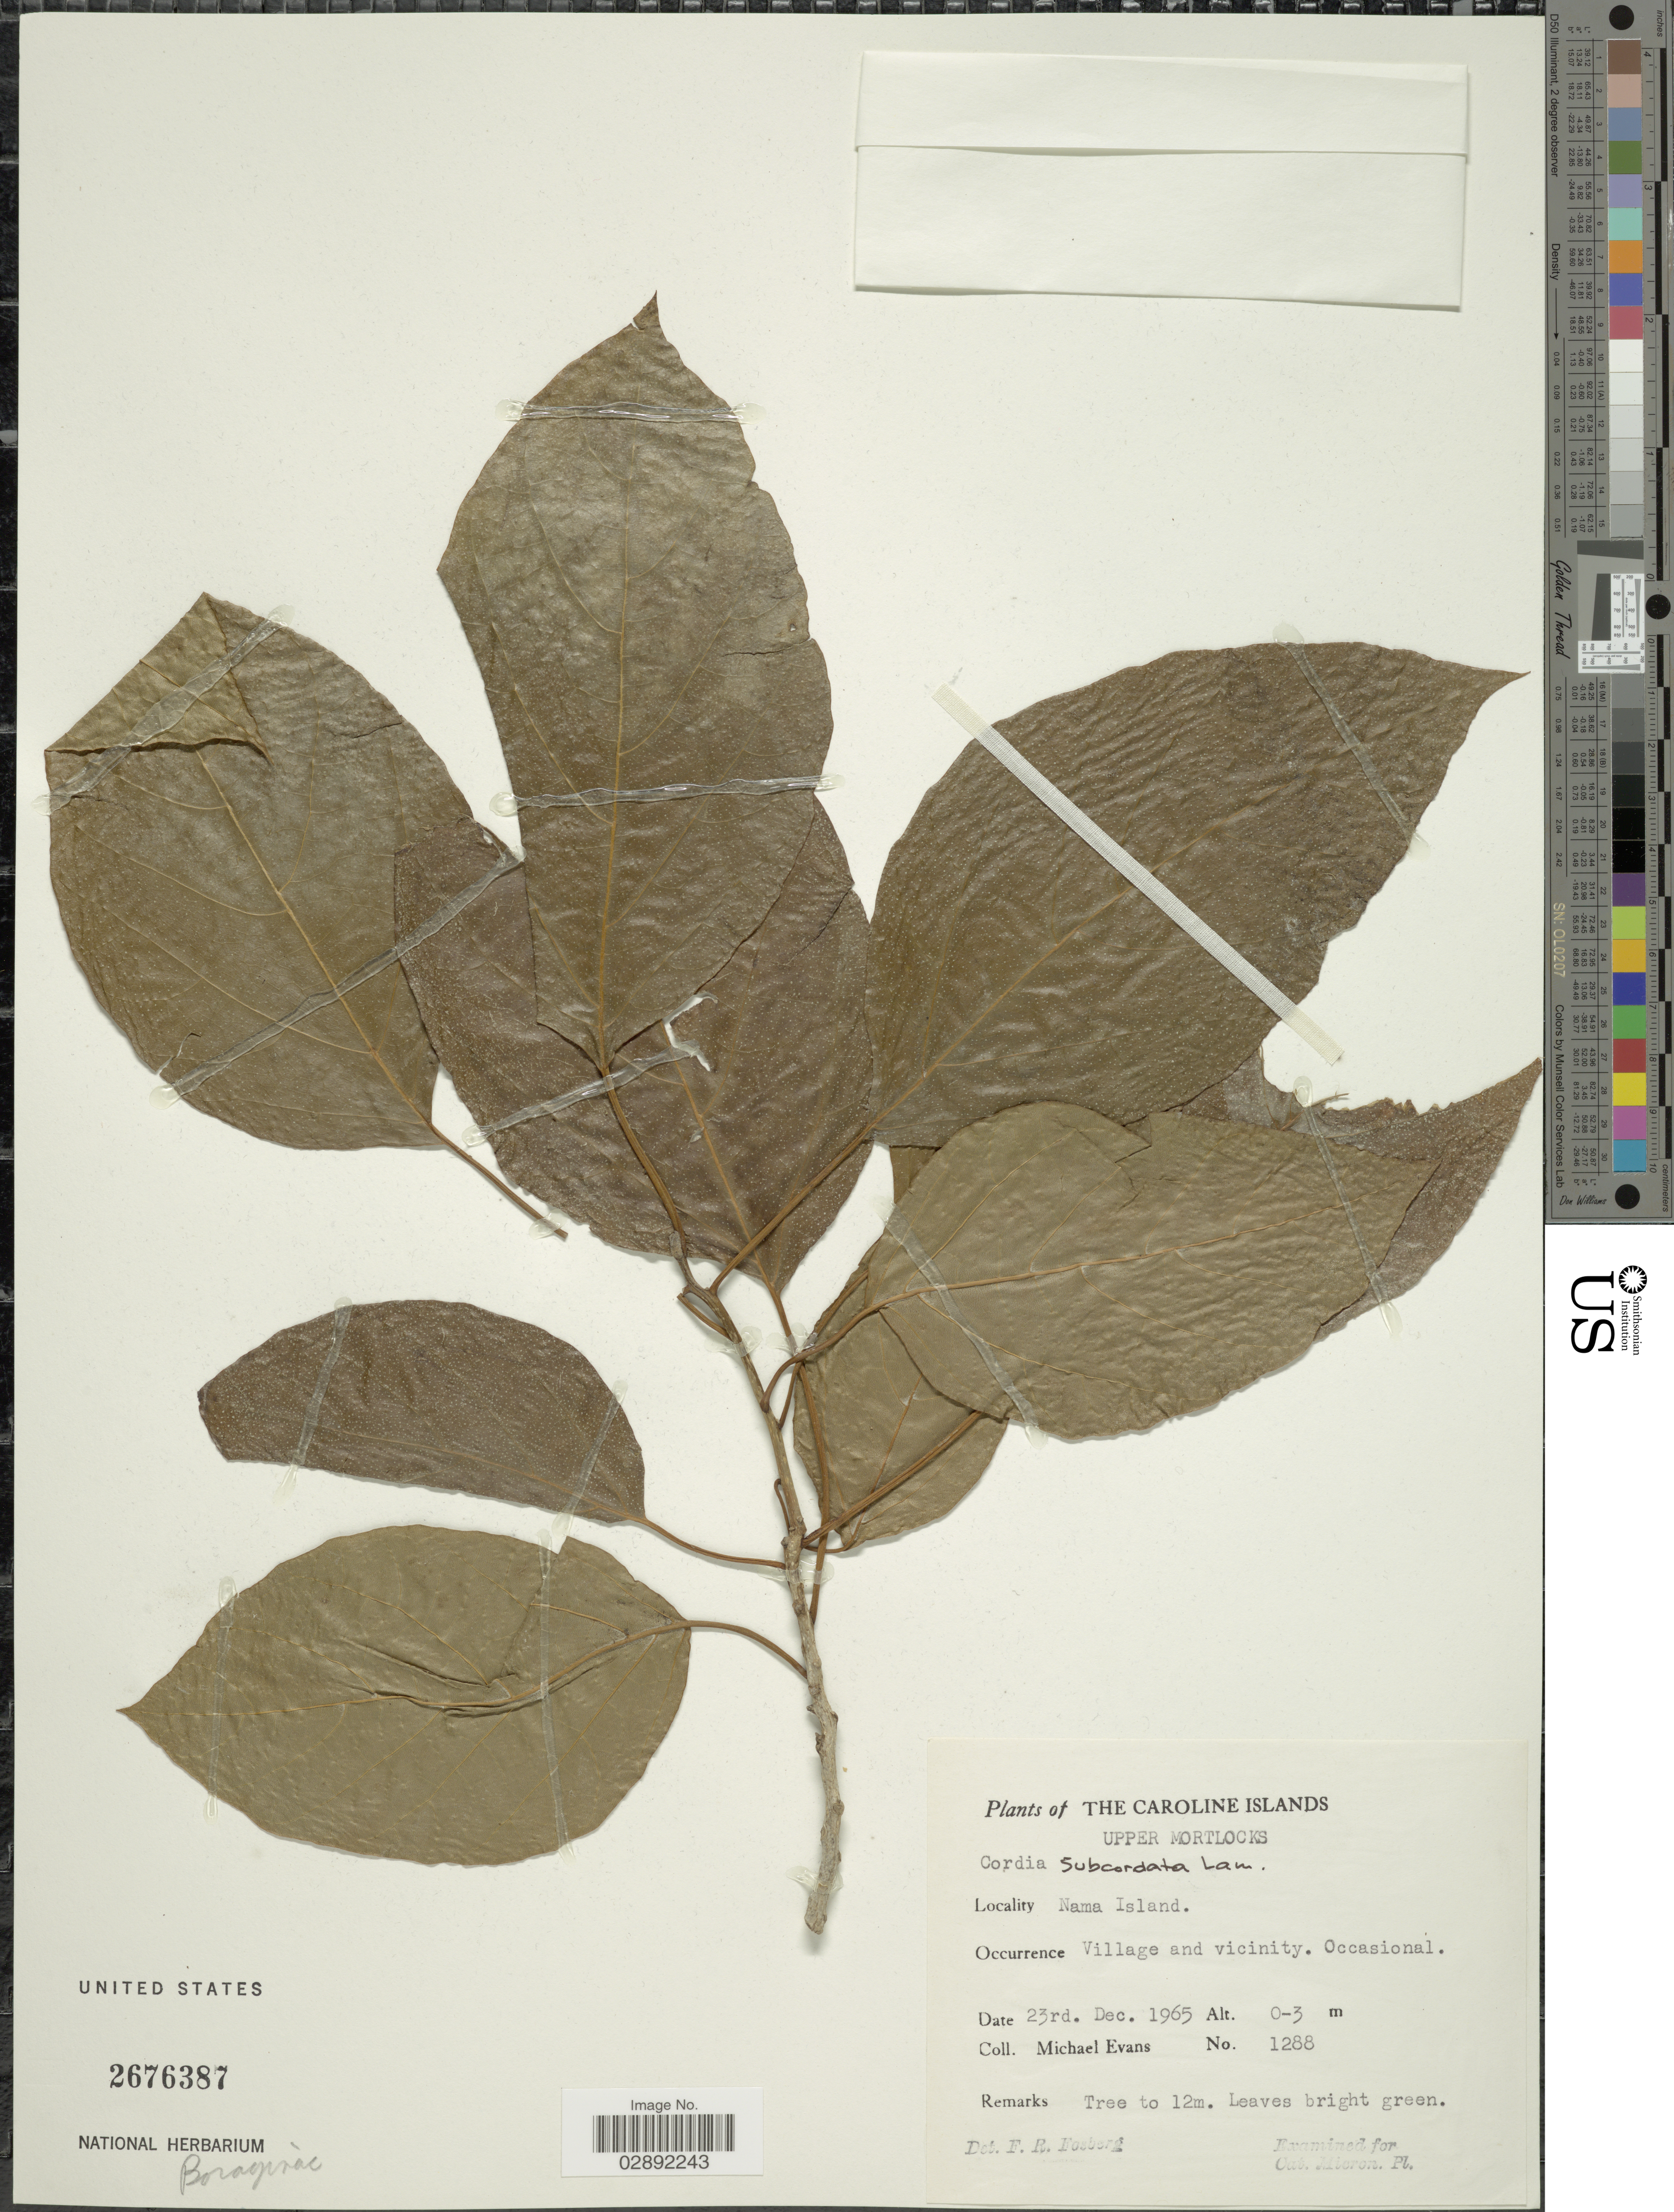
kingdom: Plantae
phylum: Tracheophyta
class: Magnoliopsida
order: Boraginales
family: Cordiaceae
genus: Cordia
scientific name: Cordia subcordata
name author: Lam.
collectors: M. Evans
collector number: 1288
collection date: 1965-12-23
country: Micronesia, Federated States of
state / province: Truk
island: Nama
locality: Caroline Islands. Upper Mortlocks. Nama Island. Village and vicinity.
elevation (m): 0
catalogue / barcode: US 2676387